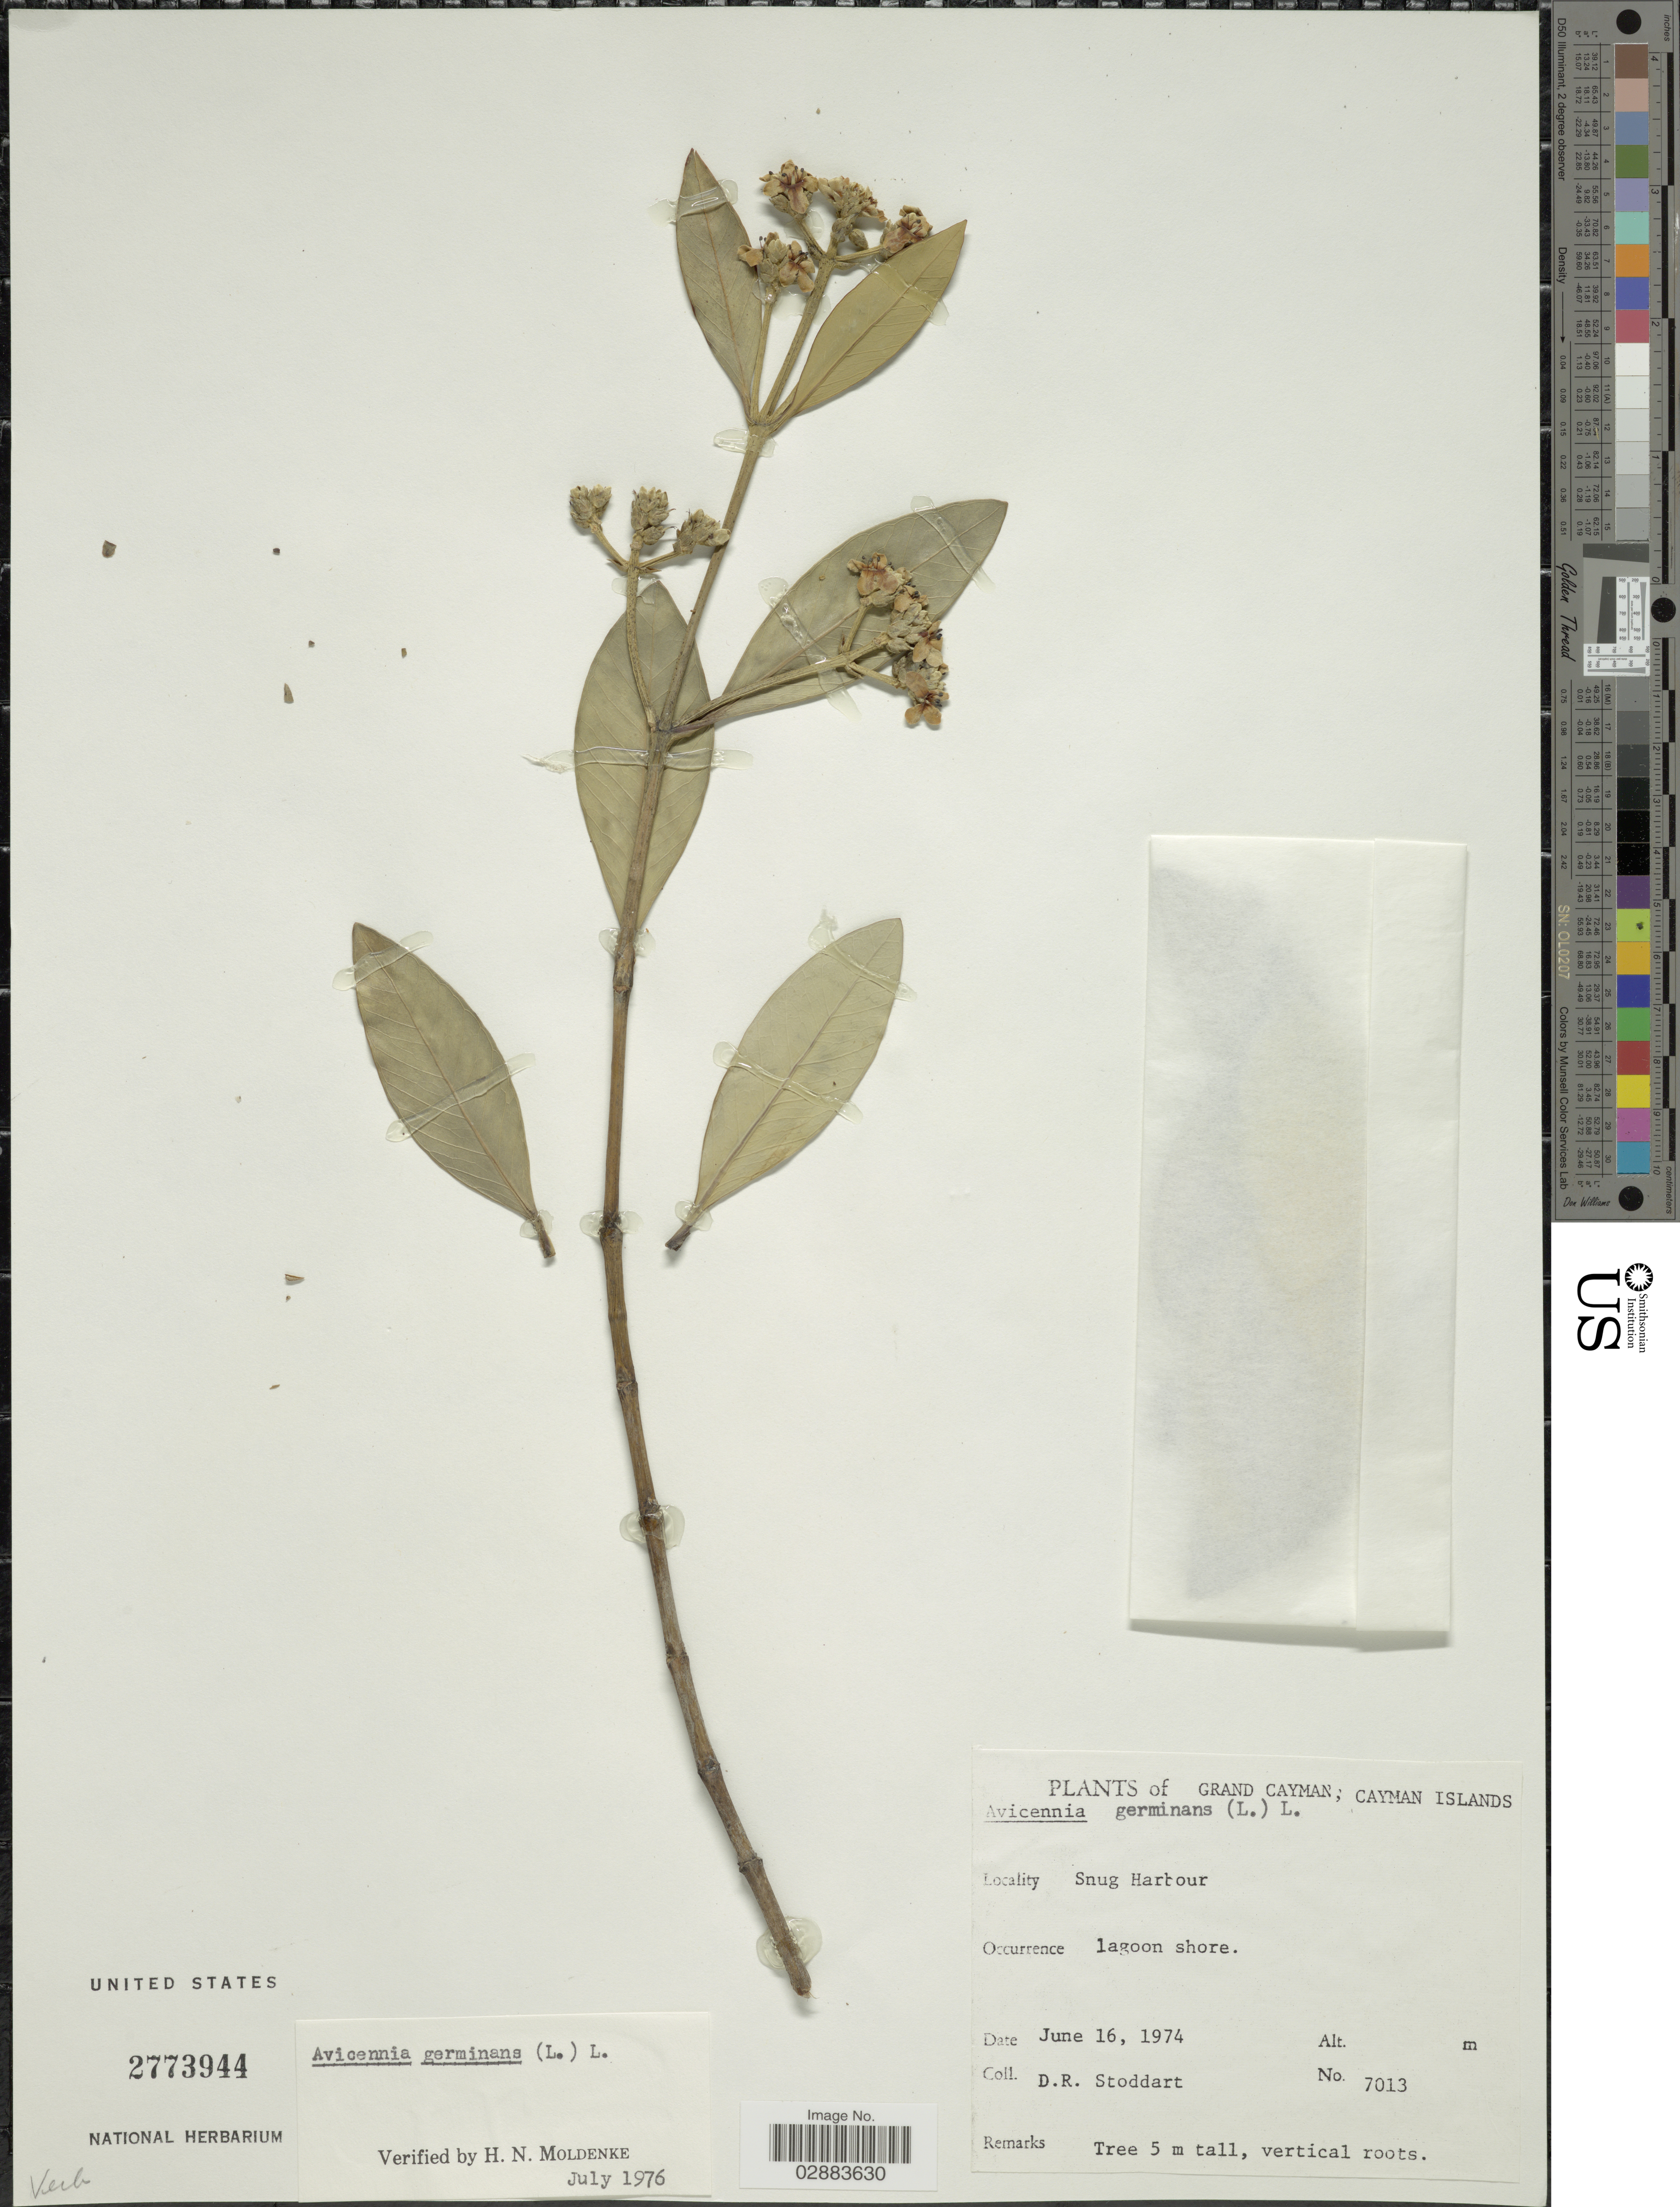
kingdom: Plantae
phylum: Tracheophyta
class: Magnoliopsida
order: Lamiales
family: Acanthaceae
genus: Avicennia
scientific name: Avicennia germinans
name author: (L.) L.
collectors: D. R. Stoddart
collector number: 7013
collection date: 1974-06-16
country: Cayman Islands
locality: Grand Cayman. Snug Harbour.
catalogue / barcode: US 2773944